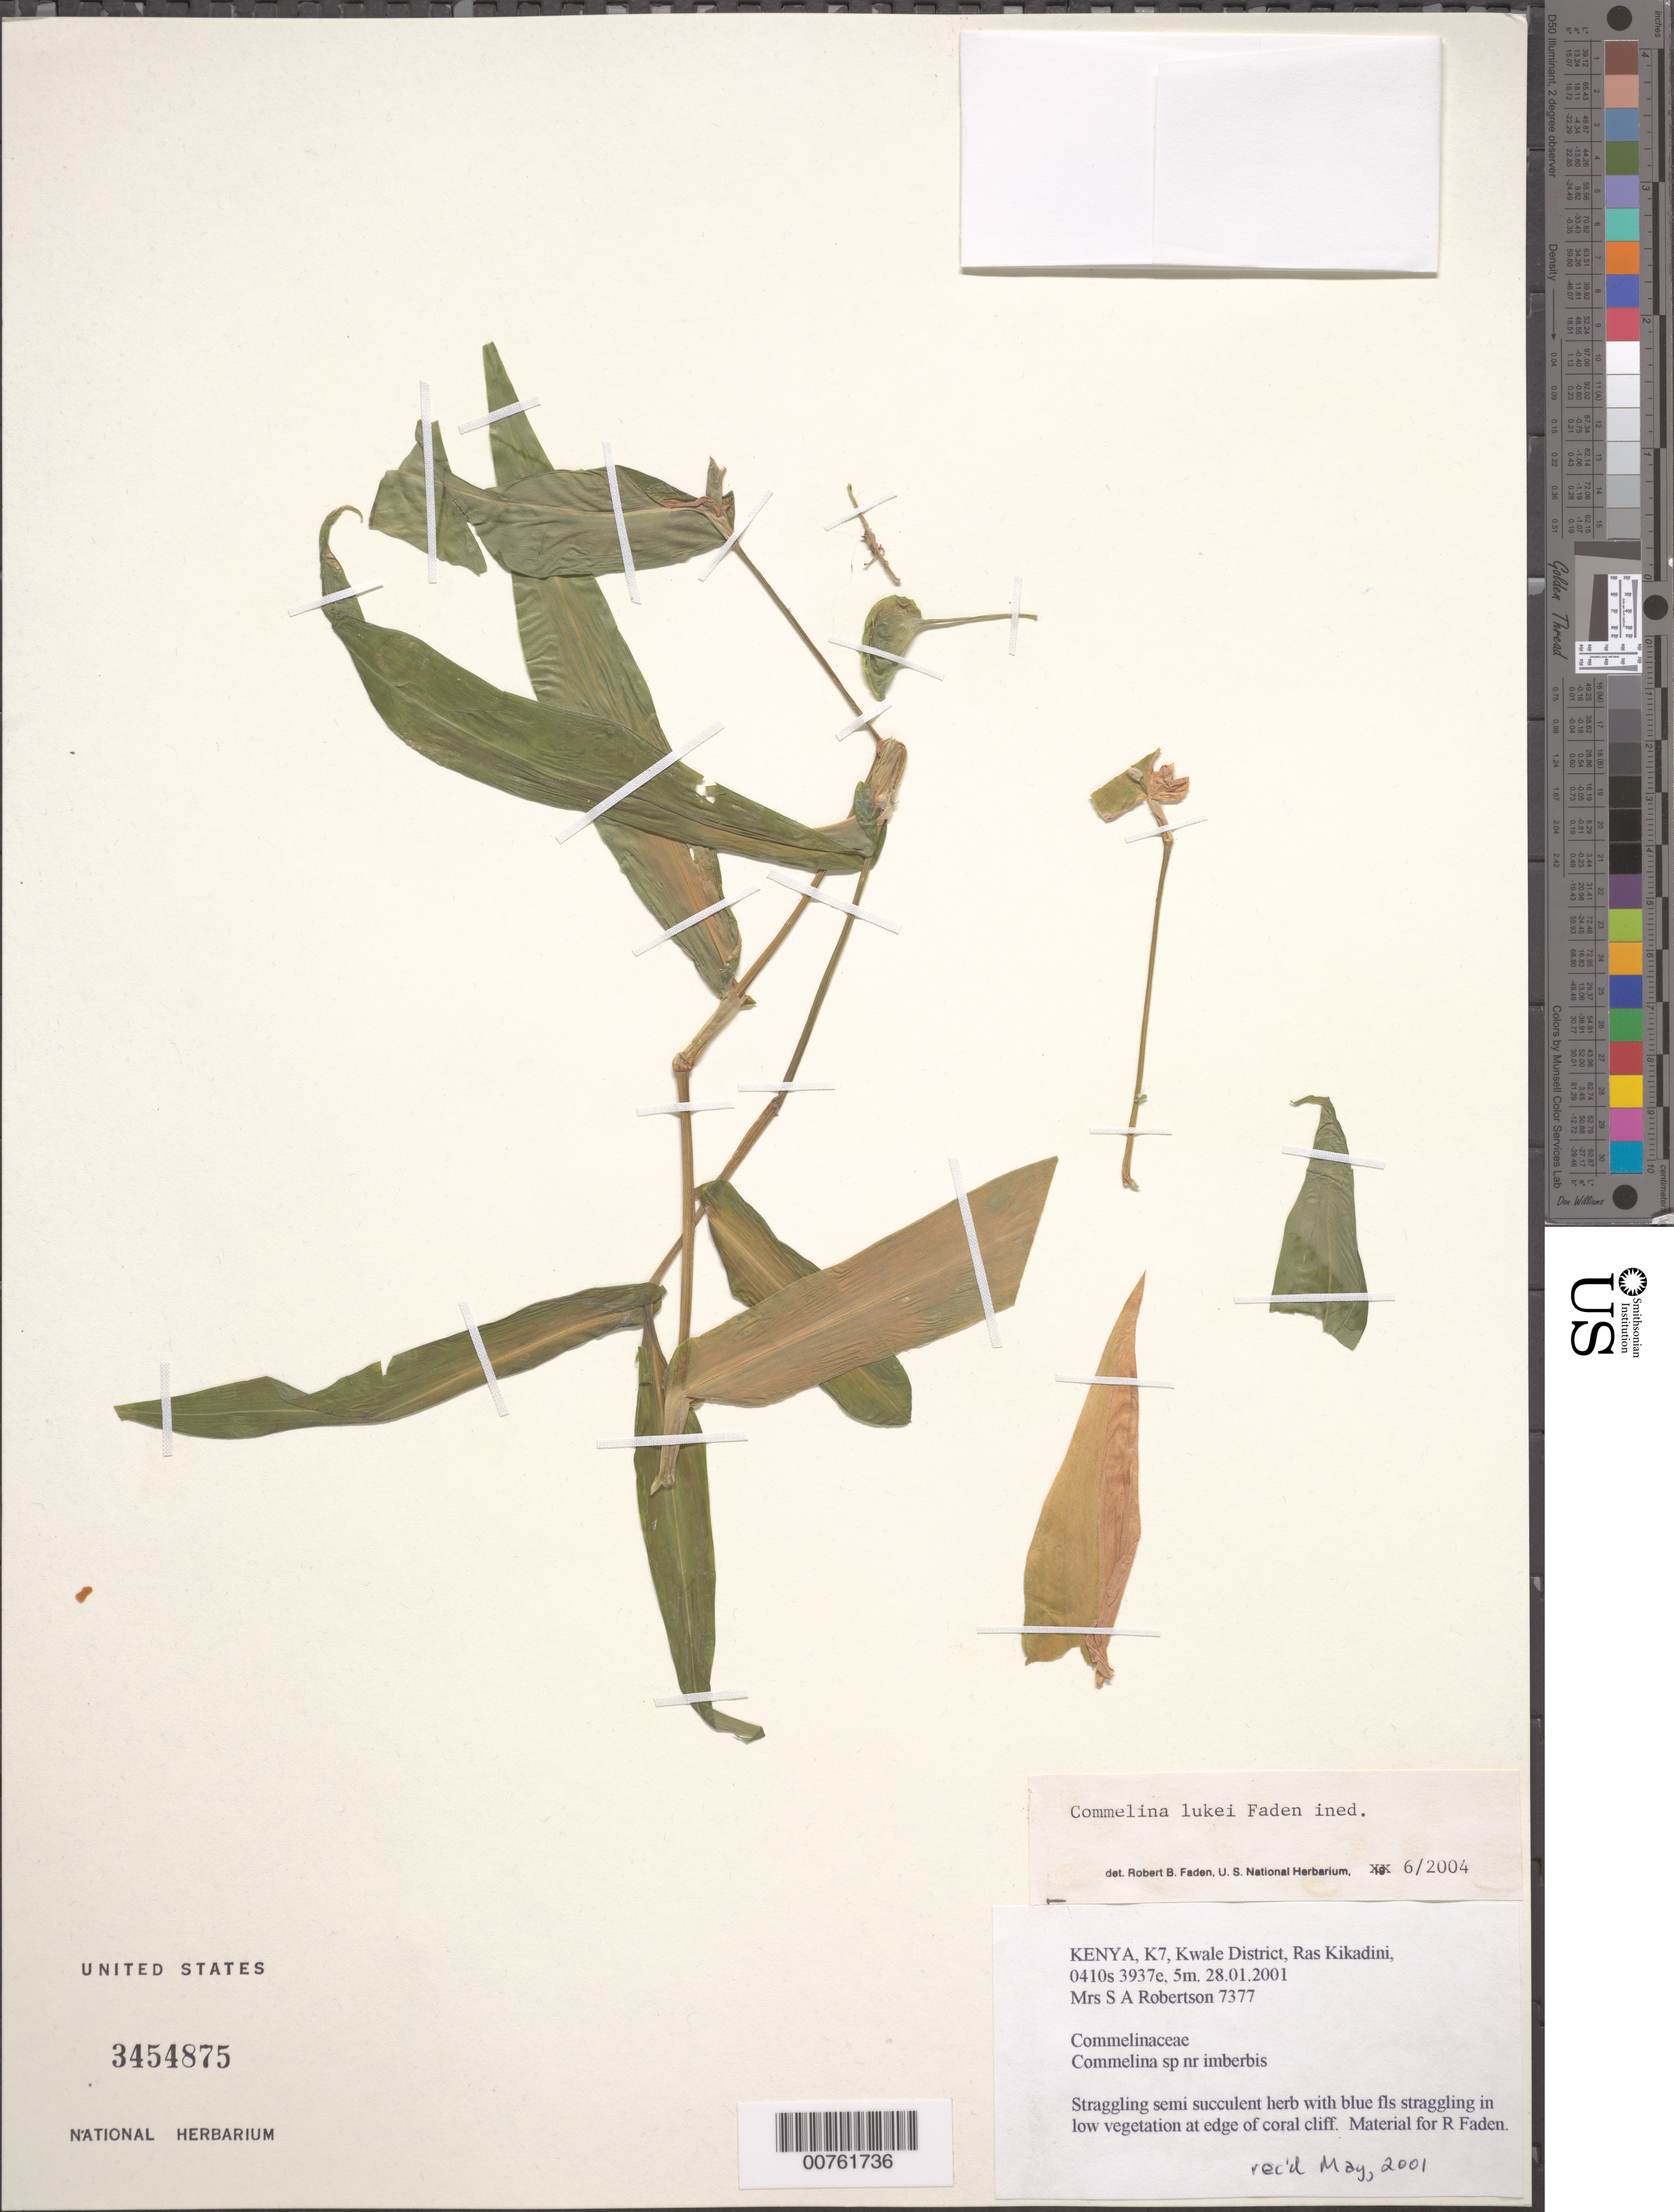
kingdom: Plantae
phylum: Tracheophyta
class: Liliopsida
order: Commelinales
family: Commelinaceae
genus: Commelina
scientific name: Commelina lukei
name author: Faden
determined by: Faden, Robert B., (US), Smithsonian Institution - National Museum of Natural History (UNITED STATES)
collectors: Mrs. S. A. Robertson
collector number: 7377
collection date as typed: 28 Jan 2001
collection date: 2001-01-28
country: Kenya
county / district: Kwale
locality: Ras Kikadini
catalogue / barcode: US 3454875